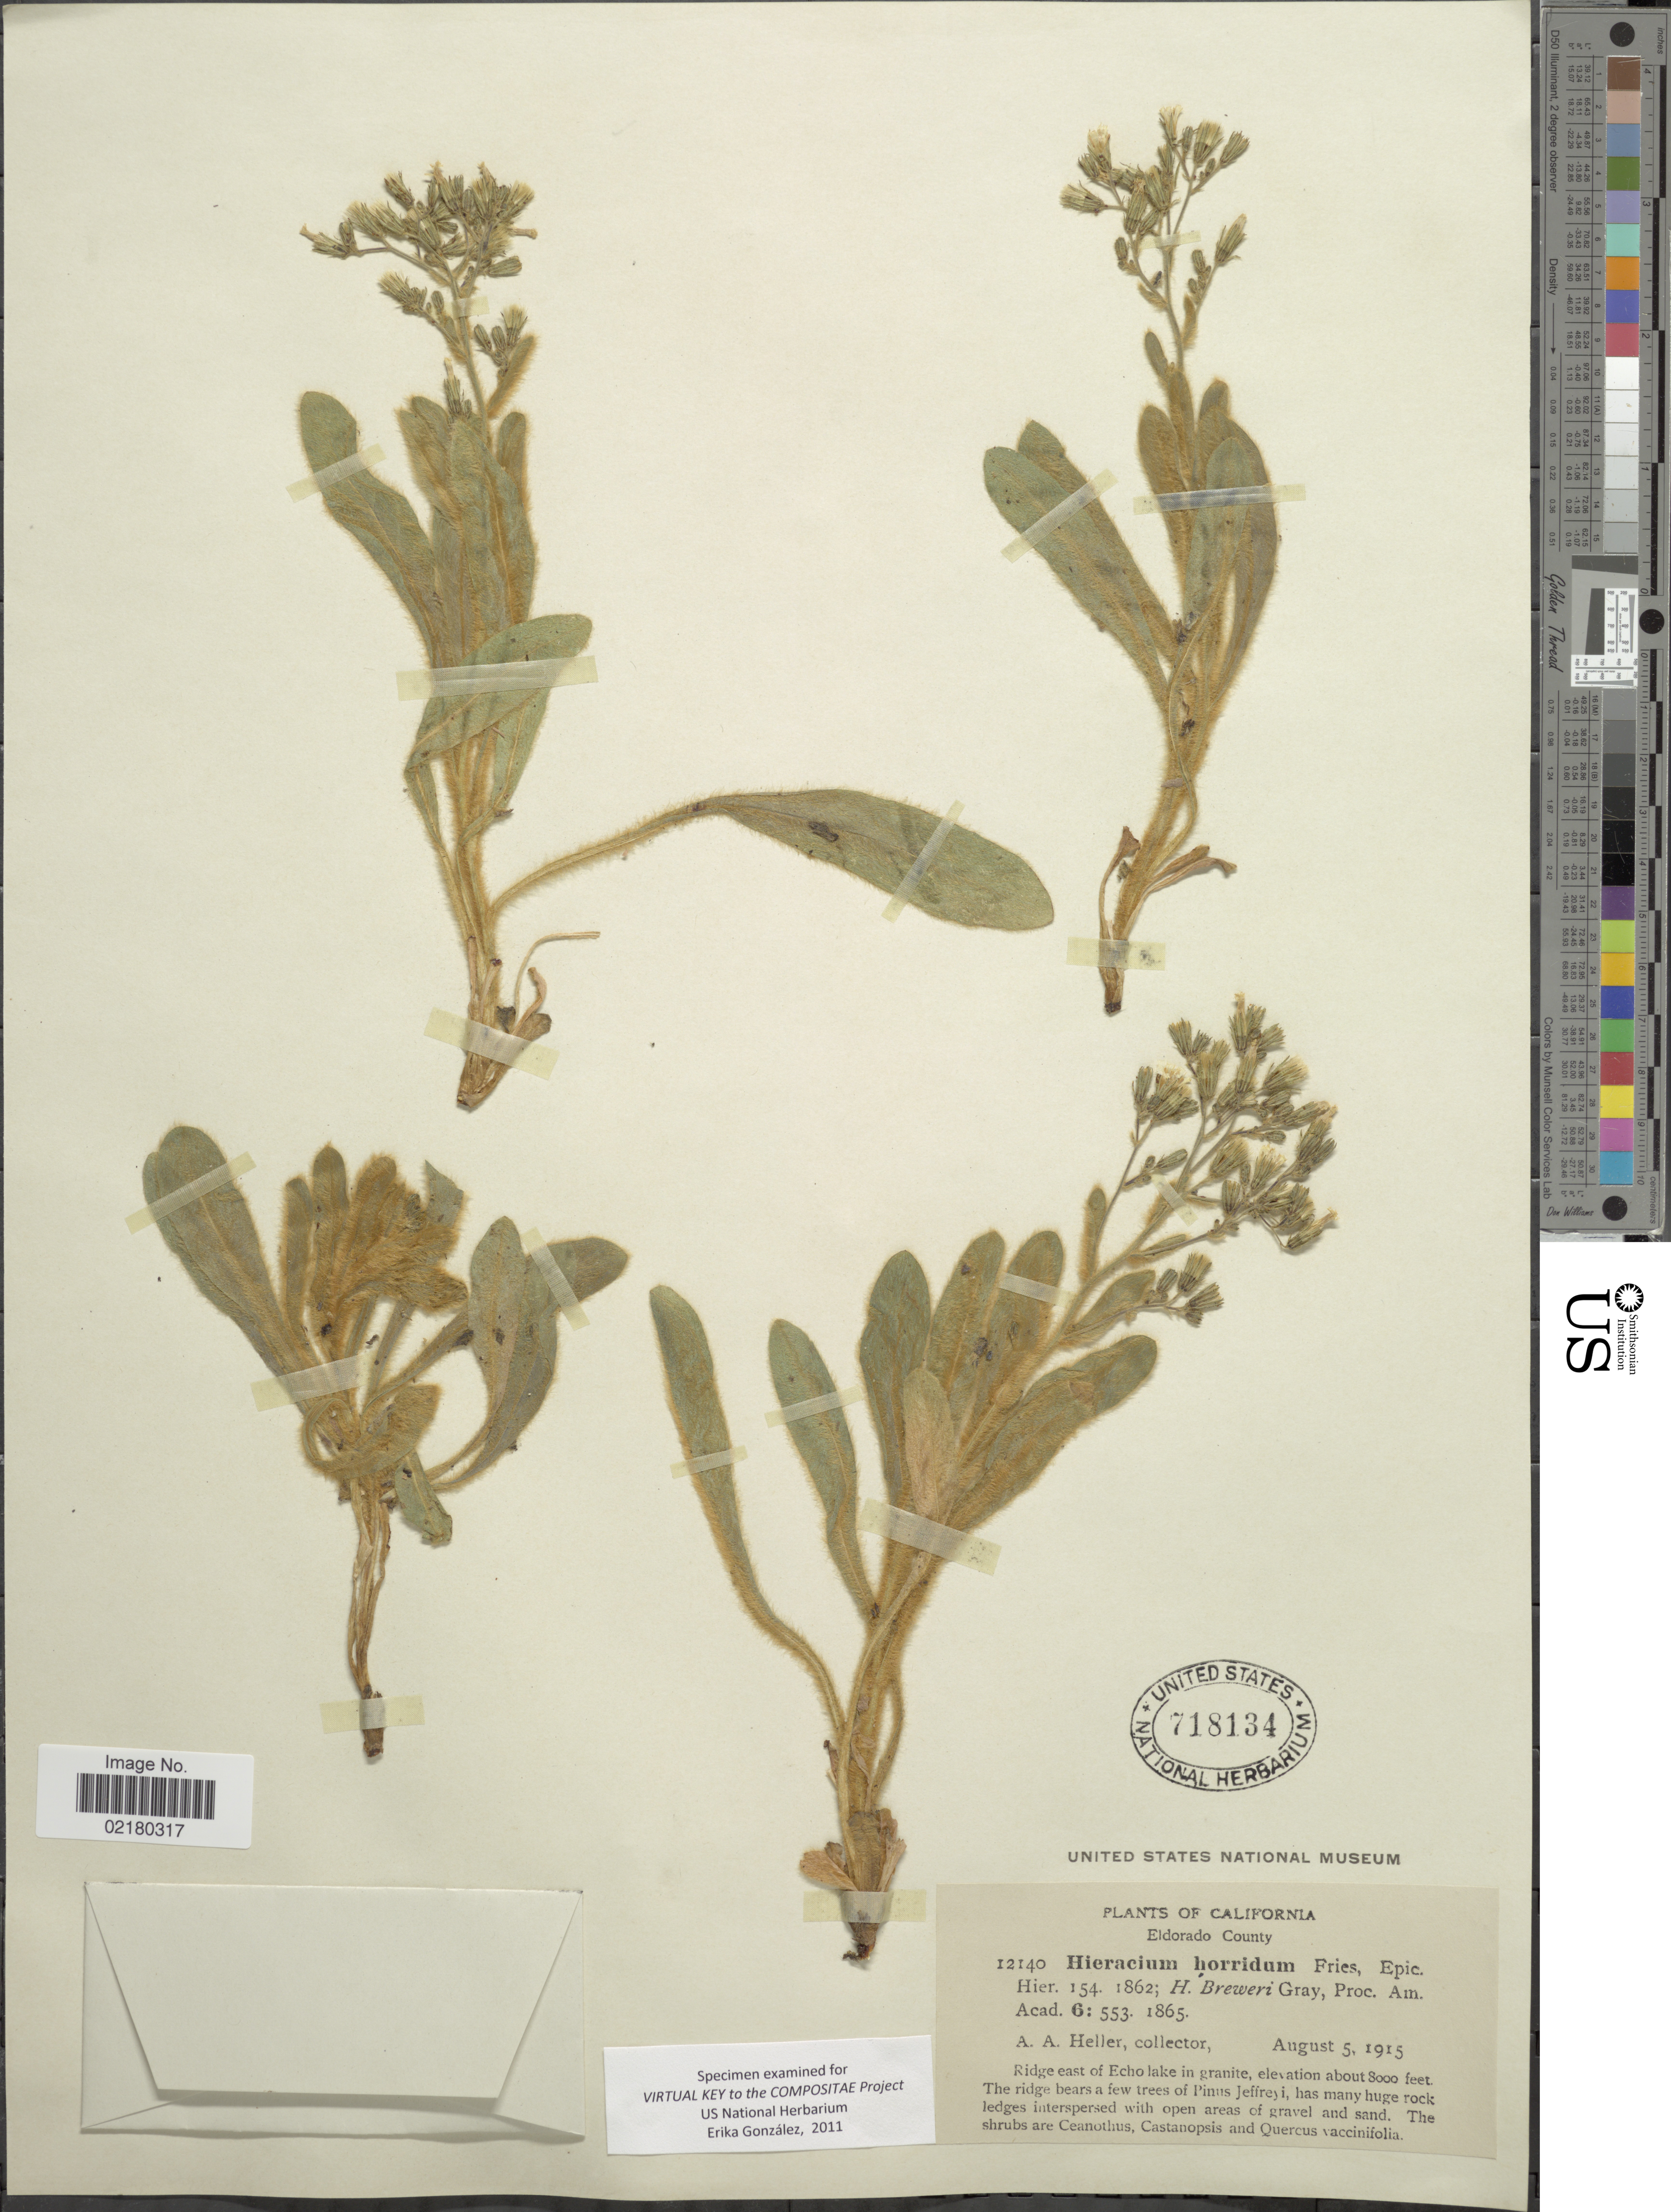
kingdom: Plantae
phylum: Tracheophyta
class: Magnoliopsida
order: Asterales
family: Asteraceae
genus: Hieracium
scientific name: Hieracium horridum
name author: Fr.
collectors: A. A. Heller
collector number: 12140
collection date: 1915-08-05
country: United States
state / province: California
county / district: El Dorado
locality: Eldorado County, ridge east of Echo lake, in granite, the ridge bears a few trees of Pinus Jeffrey, has many huge rock ledges interspersed with open areas of gravel and sand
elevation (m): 2438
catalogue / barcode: US 718134